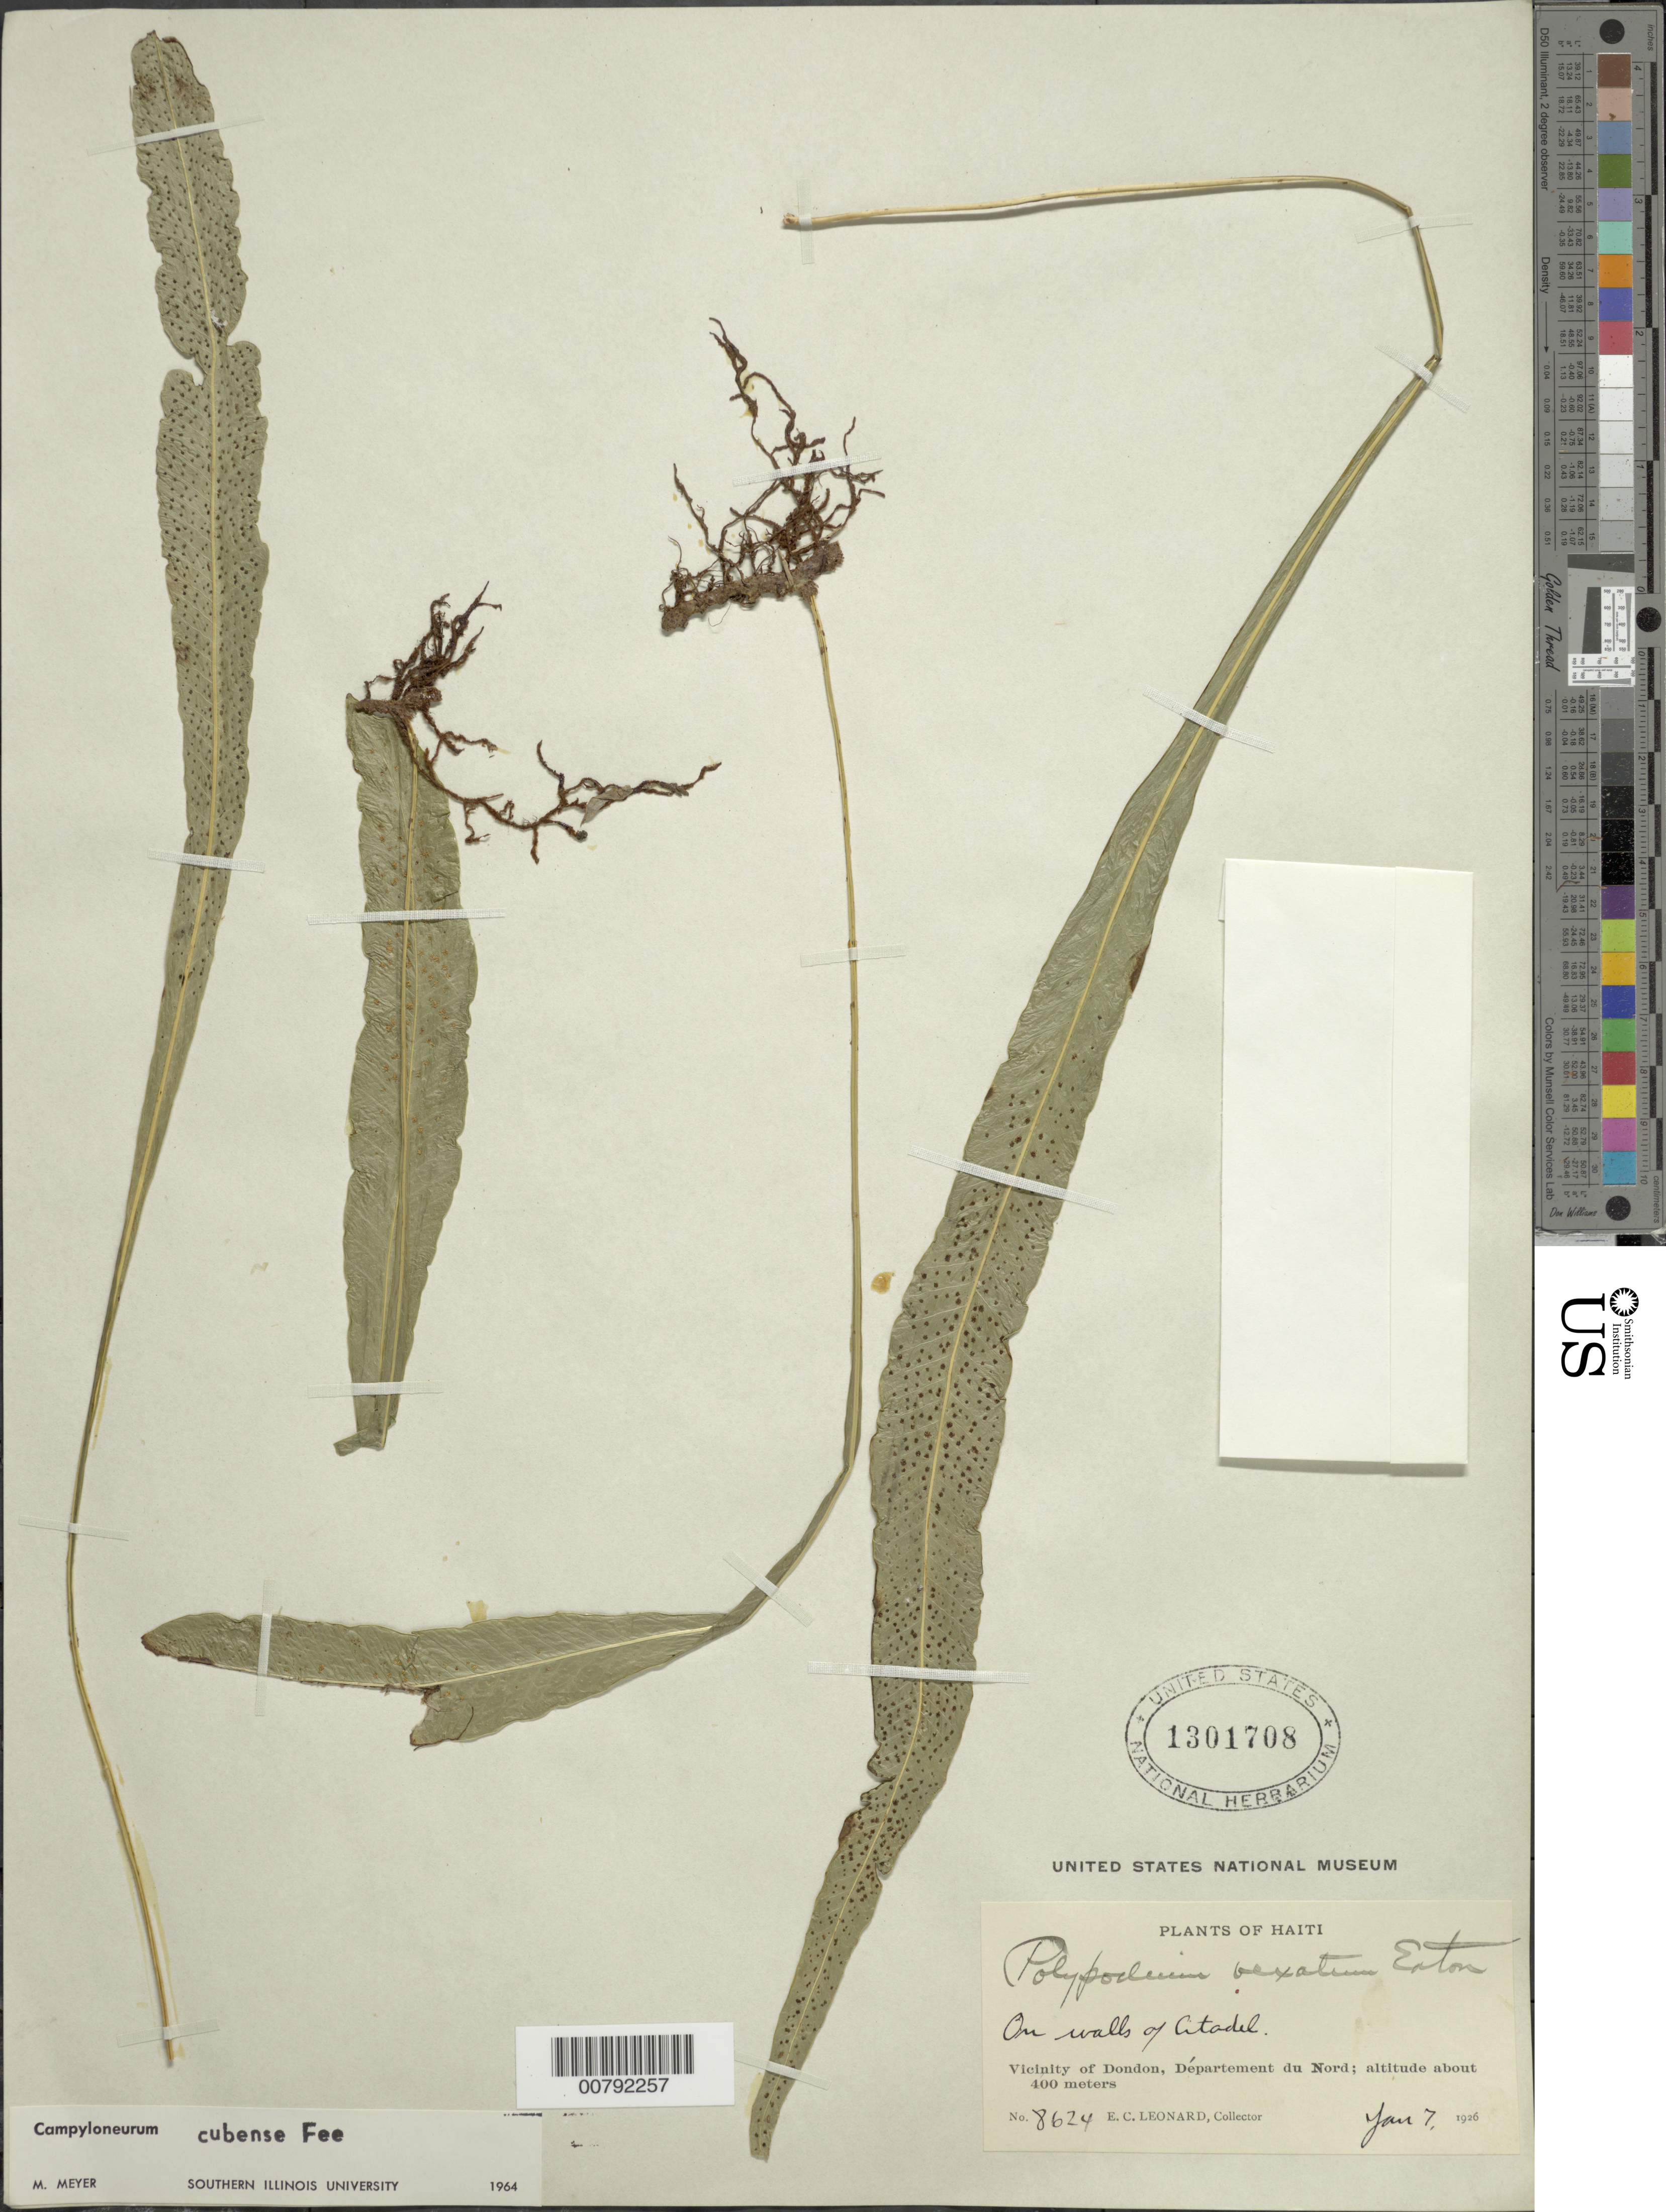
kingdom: Plantae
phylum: Tracheophyta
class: Polypodiopsida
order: Polypodiales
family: Polypodiaceae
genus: Campyloneurum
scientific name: Campyloneurum vexatum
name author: Ching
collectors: E. C. Leonard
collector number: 8624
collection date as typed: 07 Jan 1926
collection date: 1926-01-07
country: Haiti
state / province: Nord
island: Hispaniola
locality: Dondon, on walls of Citadel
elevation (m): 400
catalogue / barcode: US 1301708